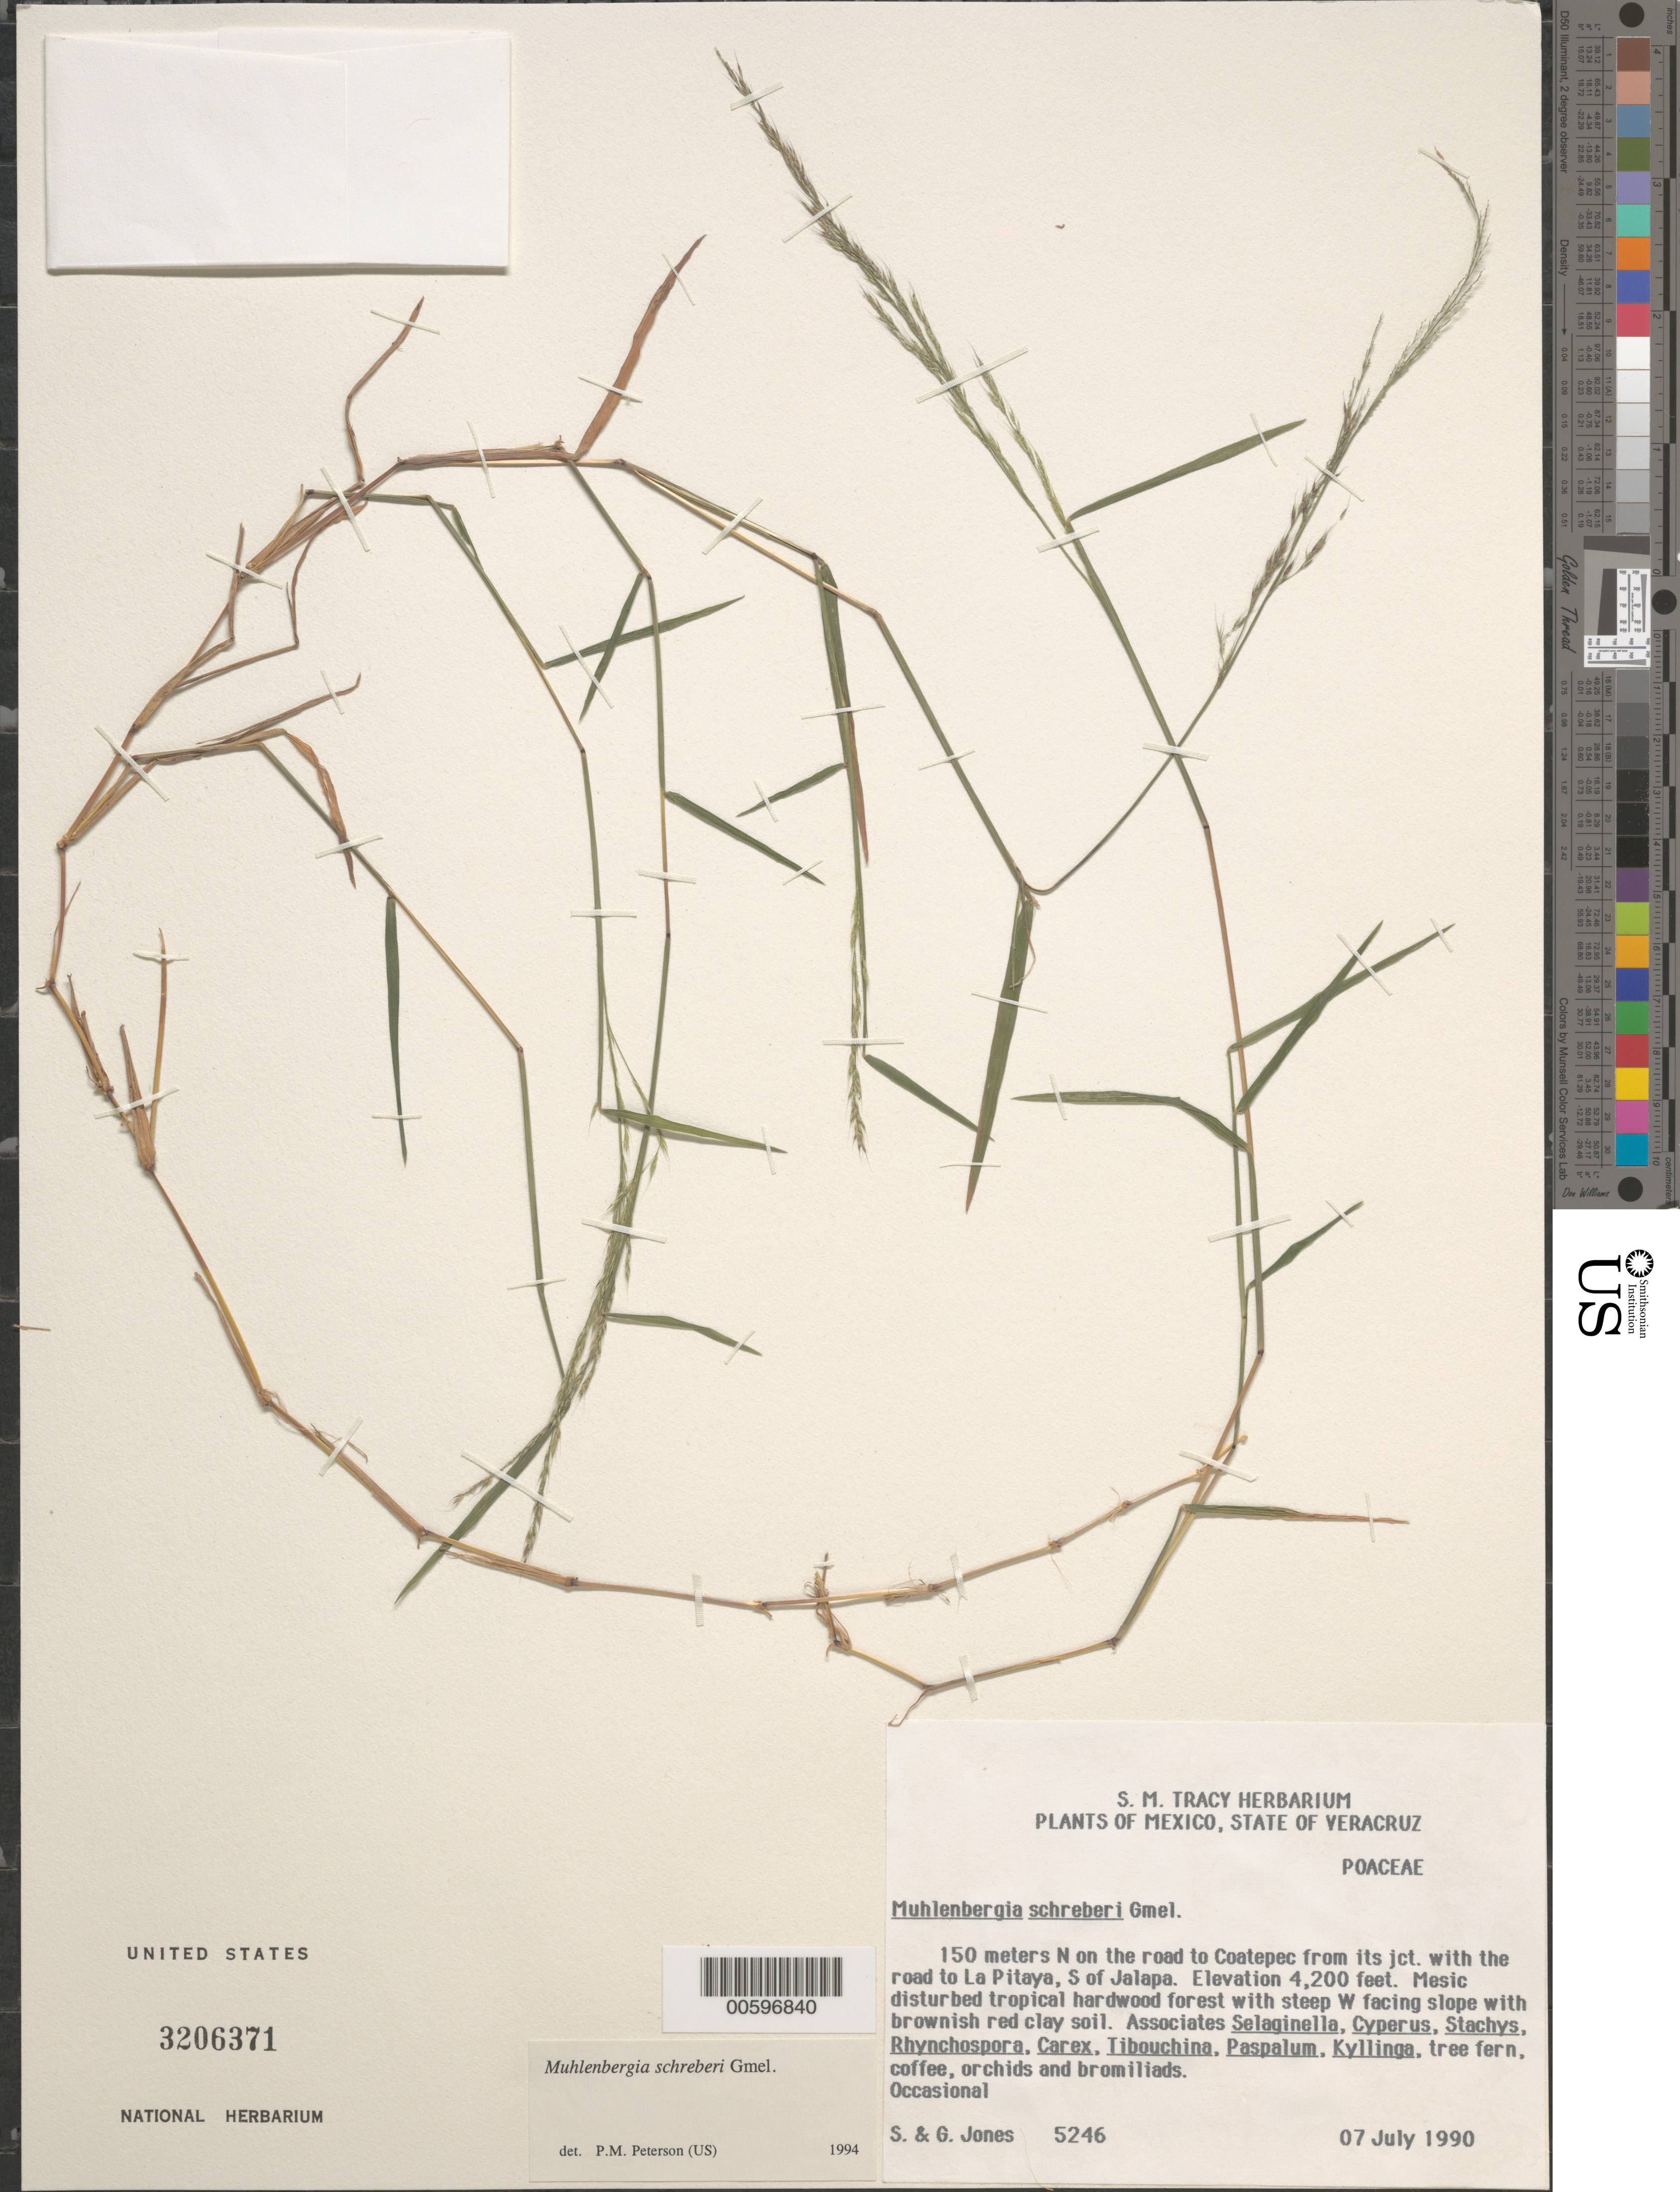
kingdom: Plantae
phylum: Tracheophyta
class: Liliopsida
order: Poales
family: Poaceae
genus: Muhlenbergia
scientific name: Muhlenbergia schreberi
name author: J.F. Gmel.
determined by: Peterson, Paul M., (BOT), Smithsonian Institution - National Museum of Natural History (UNITED STATES)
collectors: S. Jones & G. Jones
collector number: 5246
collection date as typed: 7 Jul 1990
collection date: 1990-07-07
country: Mexico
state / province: Veracruz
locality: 150 m N on the road to Coatepec from its jct with the road to La Pitaya, S of Jalapa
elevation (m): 1280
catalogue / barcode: US 3206371